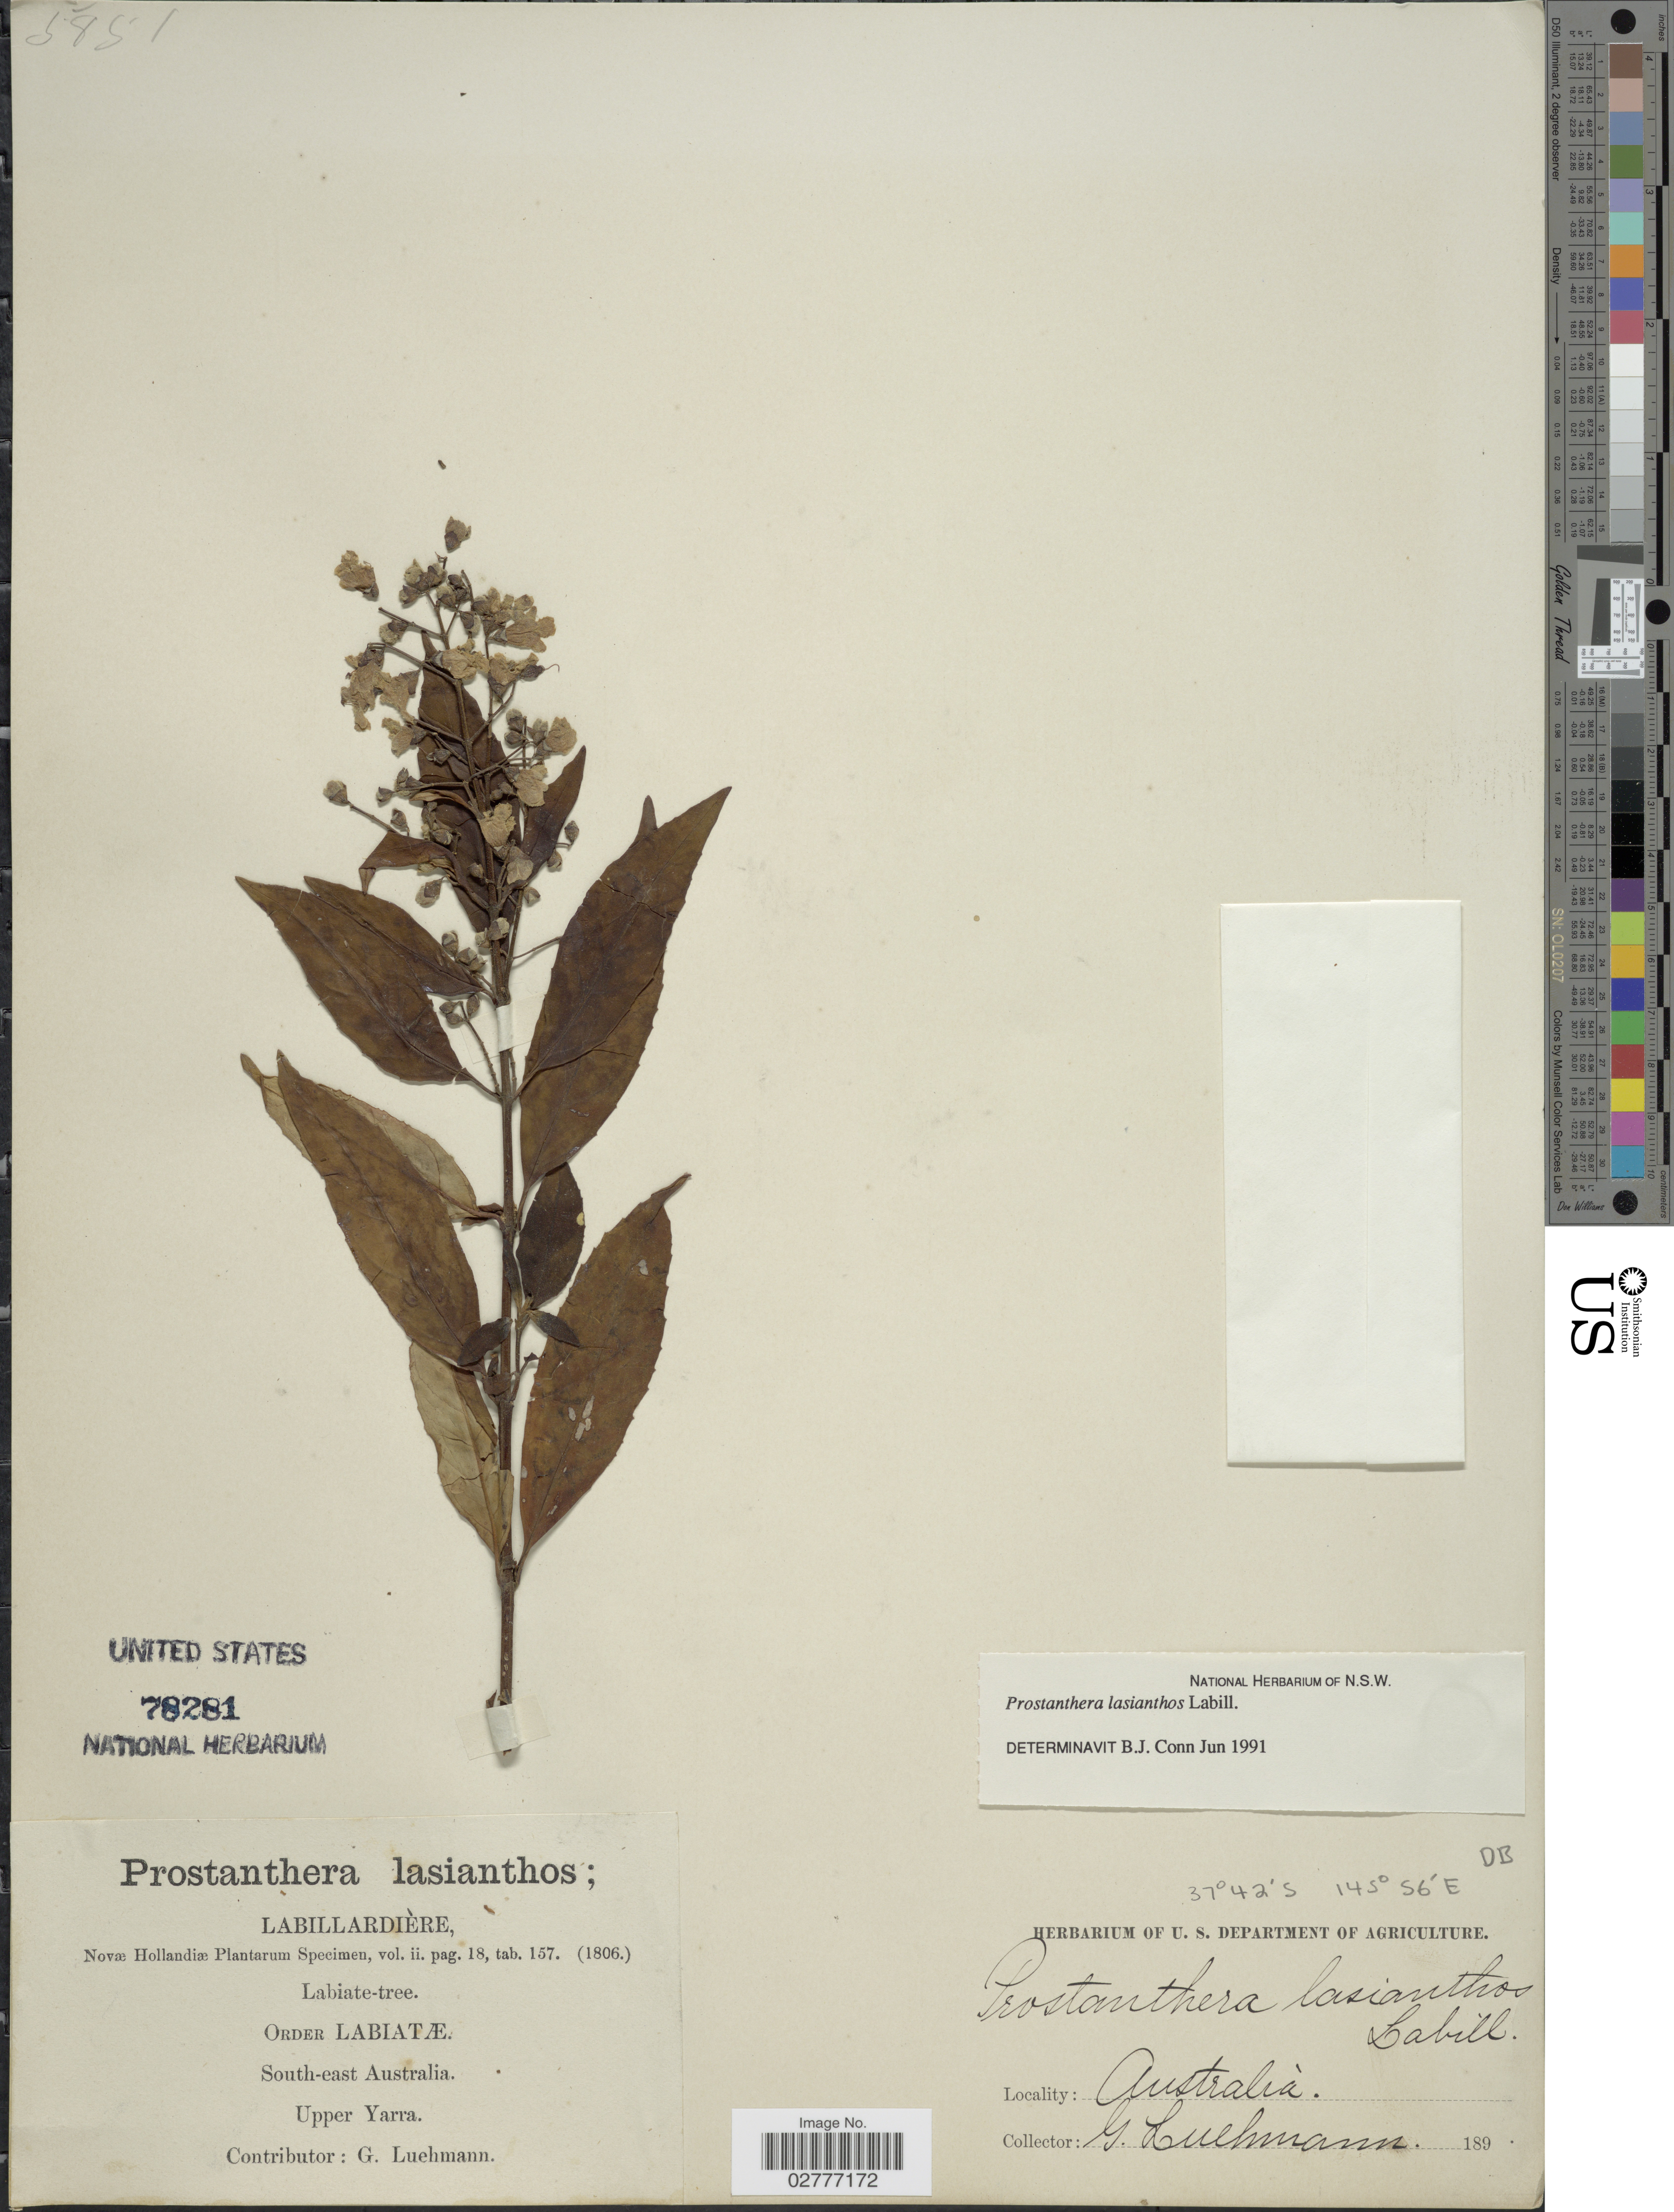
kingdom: Plantae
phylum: Tracheophyta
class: Magnoliopsida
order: Lamiales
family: Lamiaceae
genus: Prostanthera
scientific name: Prostanthera lasianthos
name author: Labill.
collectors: G. Luemann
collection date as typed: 189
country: Australia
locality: South-east Australia. Upper Yarra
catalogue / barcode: US 78281